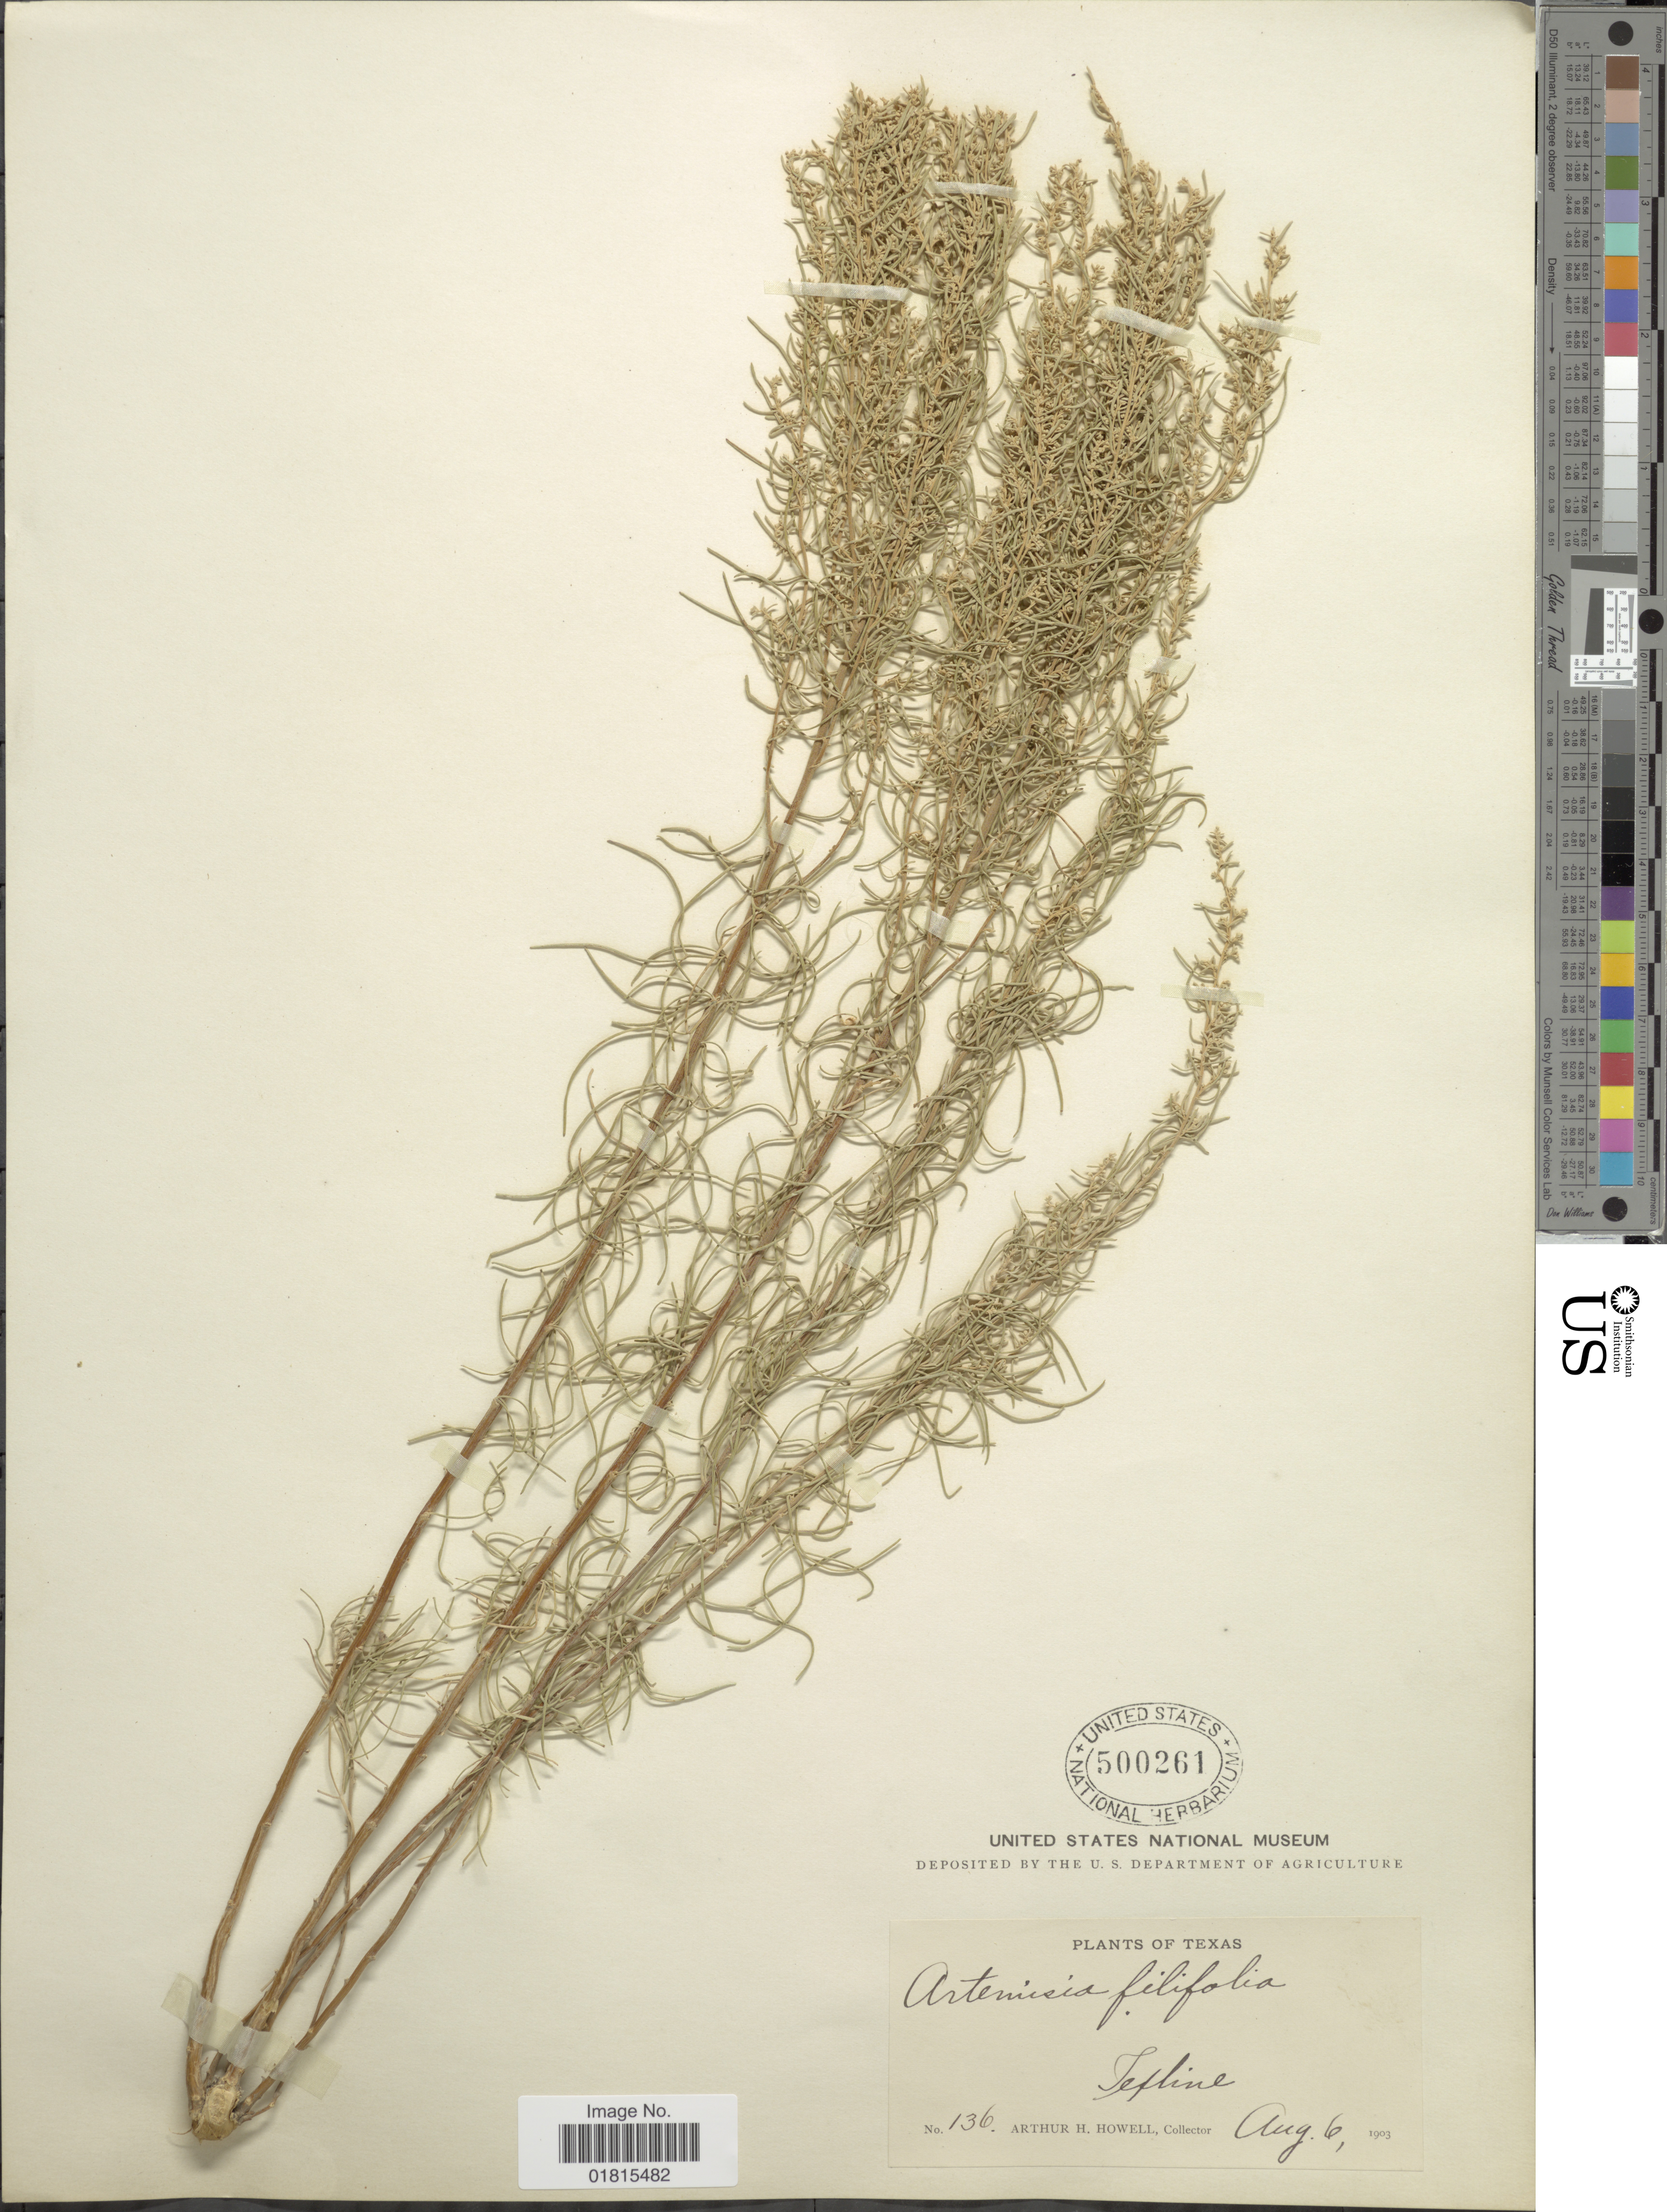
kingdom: Plantae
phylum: Tracheophyta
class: Magnoliopsida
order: Asterales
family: Asteraceae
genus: Artemisia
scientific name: Artemisia filifolia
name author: Torr.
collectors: A. H. Howell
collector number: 136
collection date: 1903-08-06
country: United States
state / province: Texas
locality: Texline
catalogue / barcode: US 500261